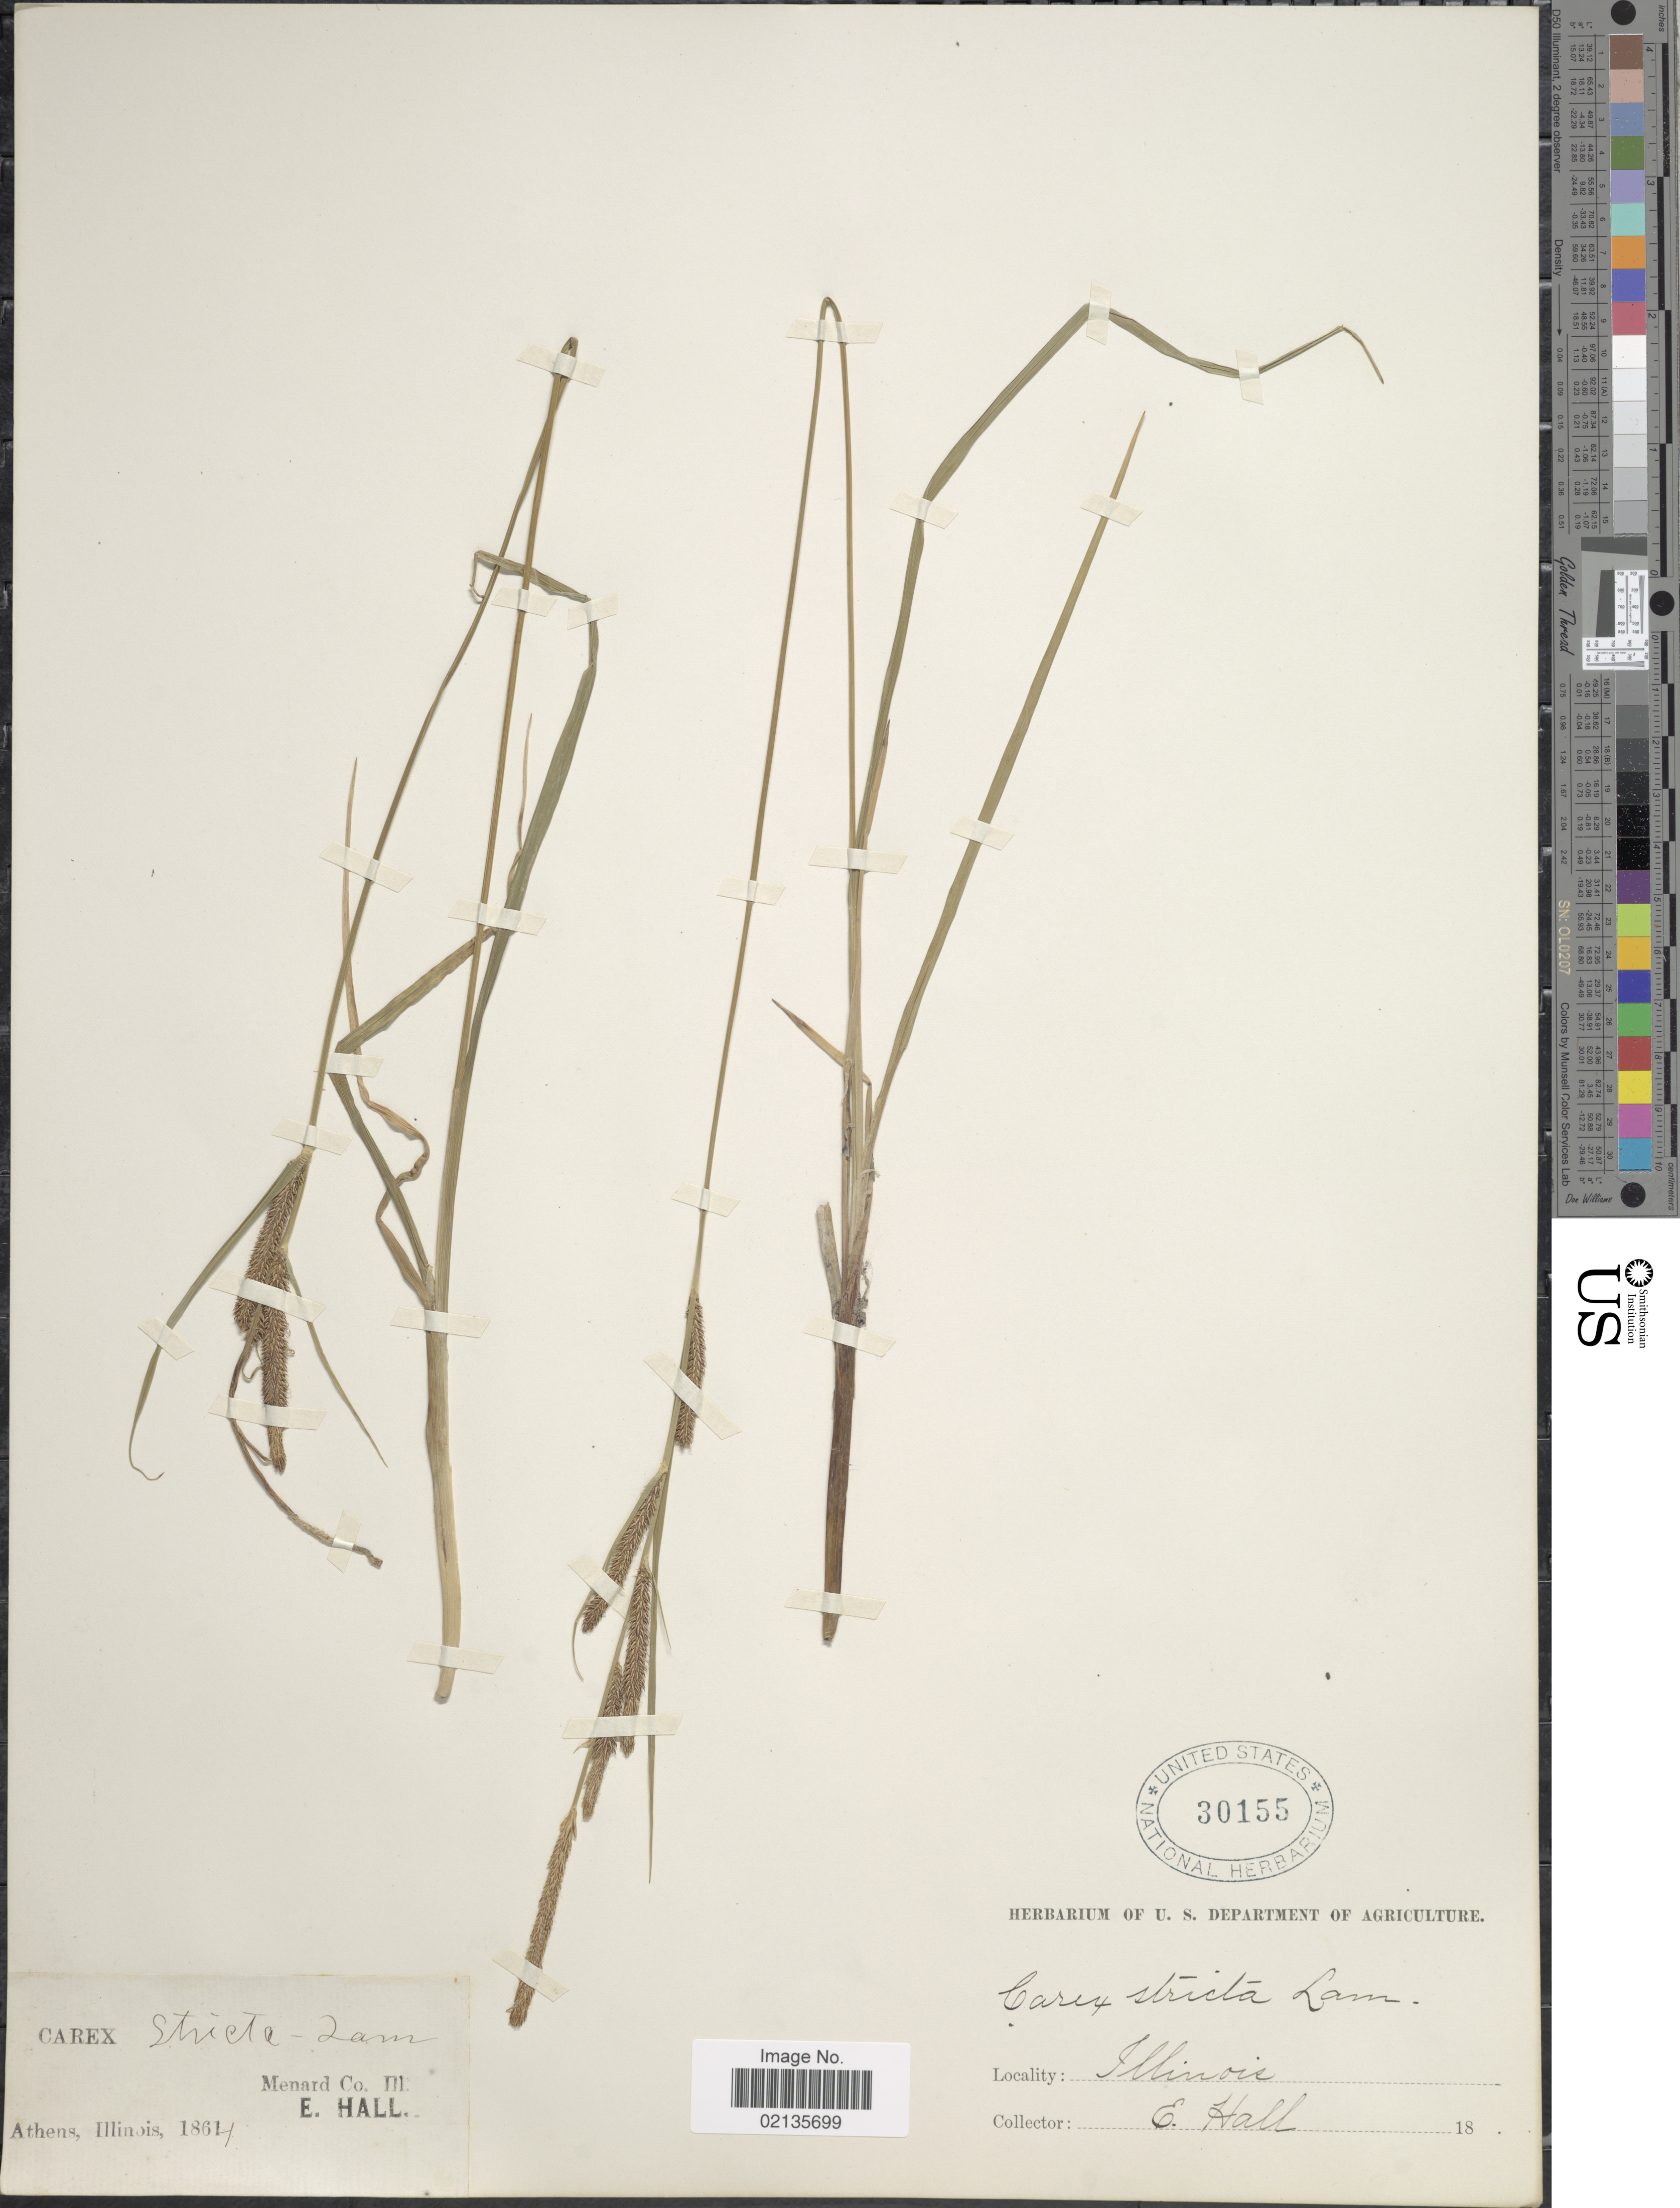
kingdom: Plantae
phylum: Tracheophyta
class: Liliopsida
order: Poales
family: Cyperaceae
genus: Carex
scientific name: Carex stricta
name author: Lam.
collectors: E. Hall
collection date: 1864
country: United States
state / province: Illinois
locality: Menard Co.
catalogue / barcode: US 30155